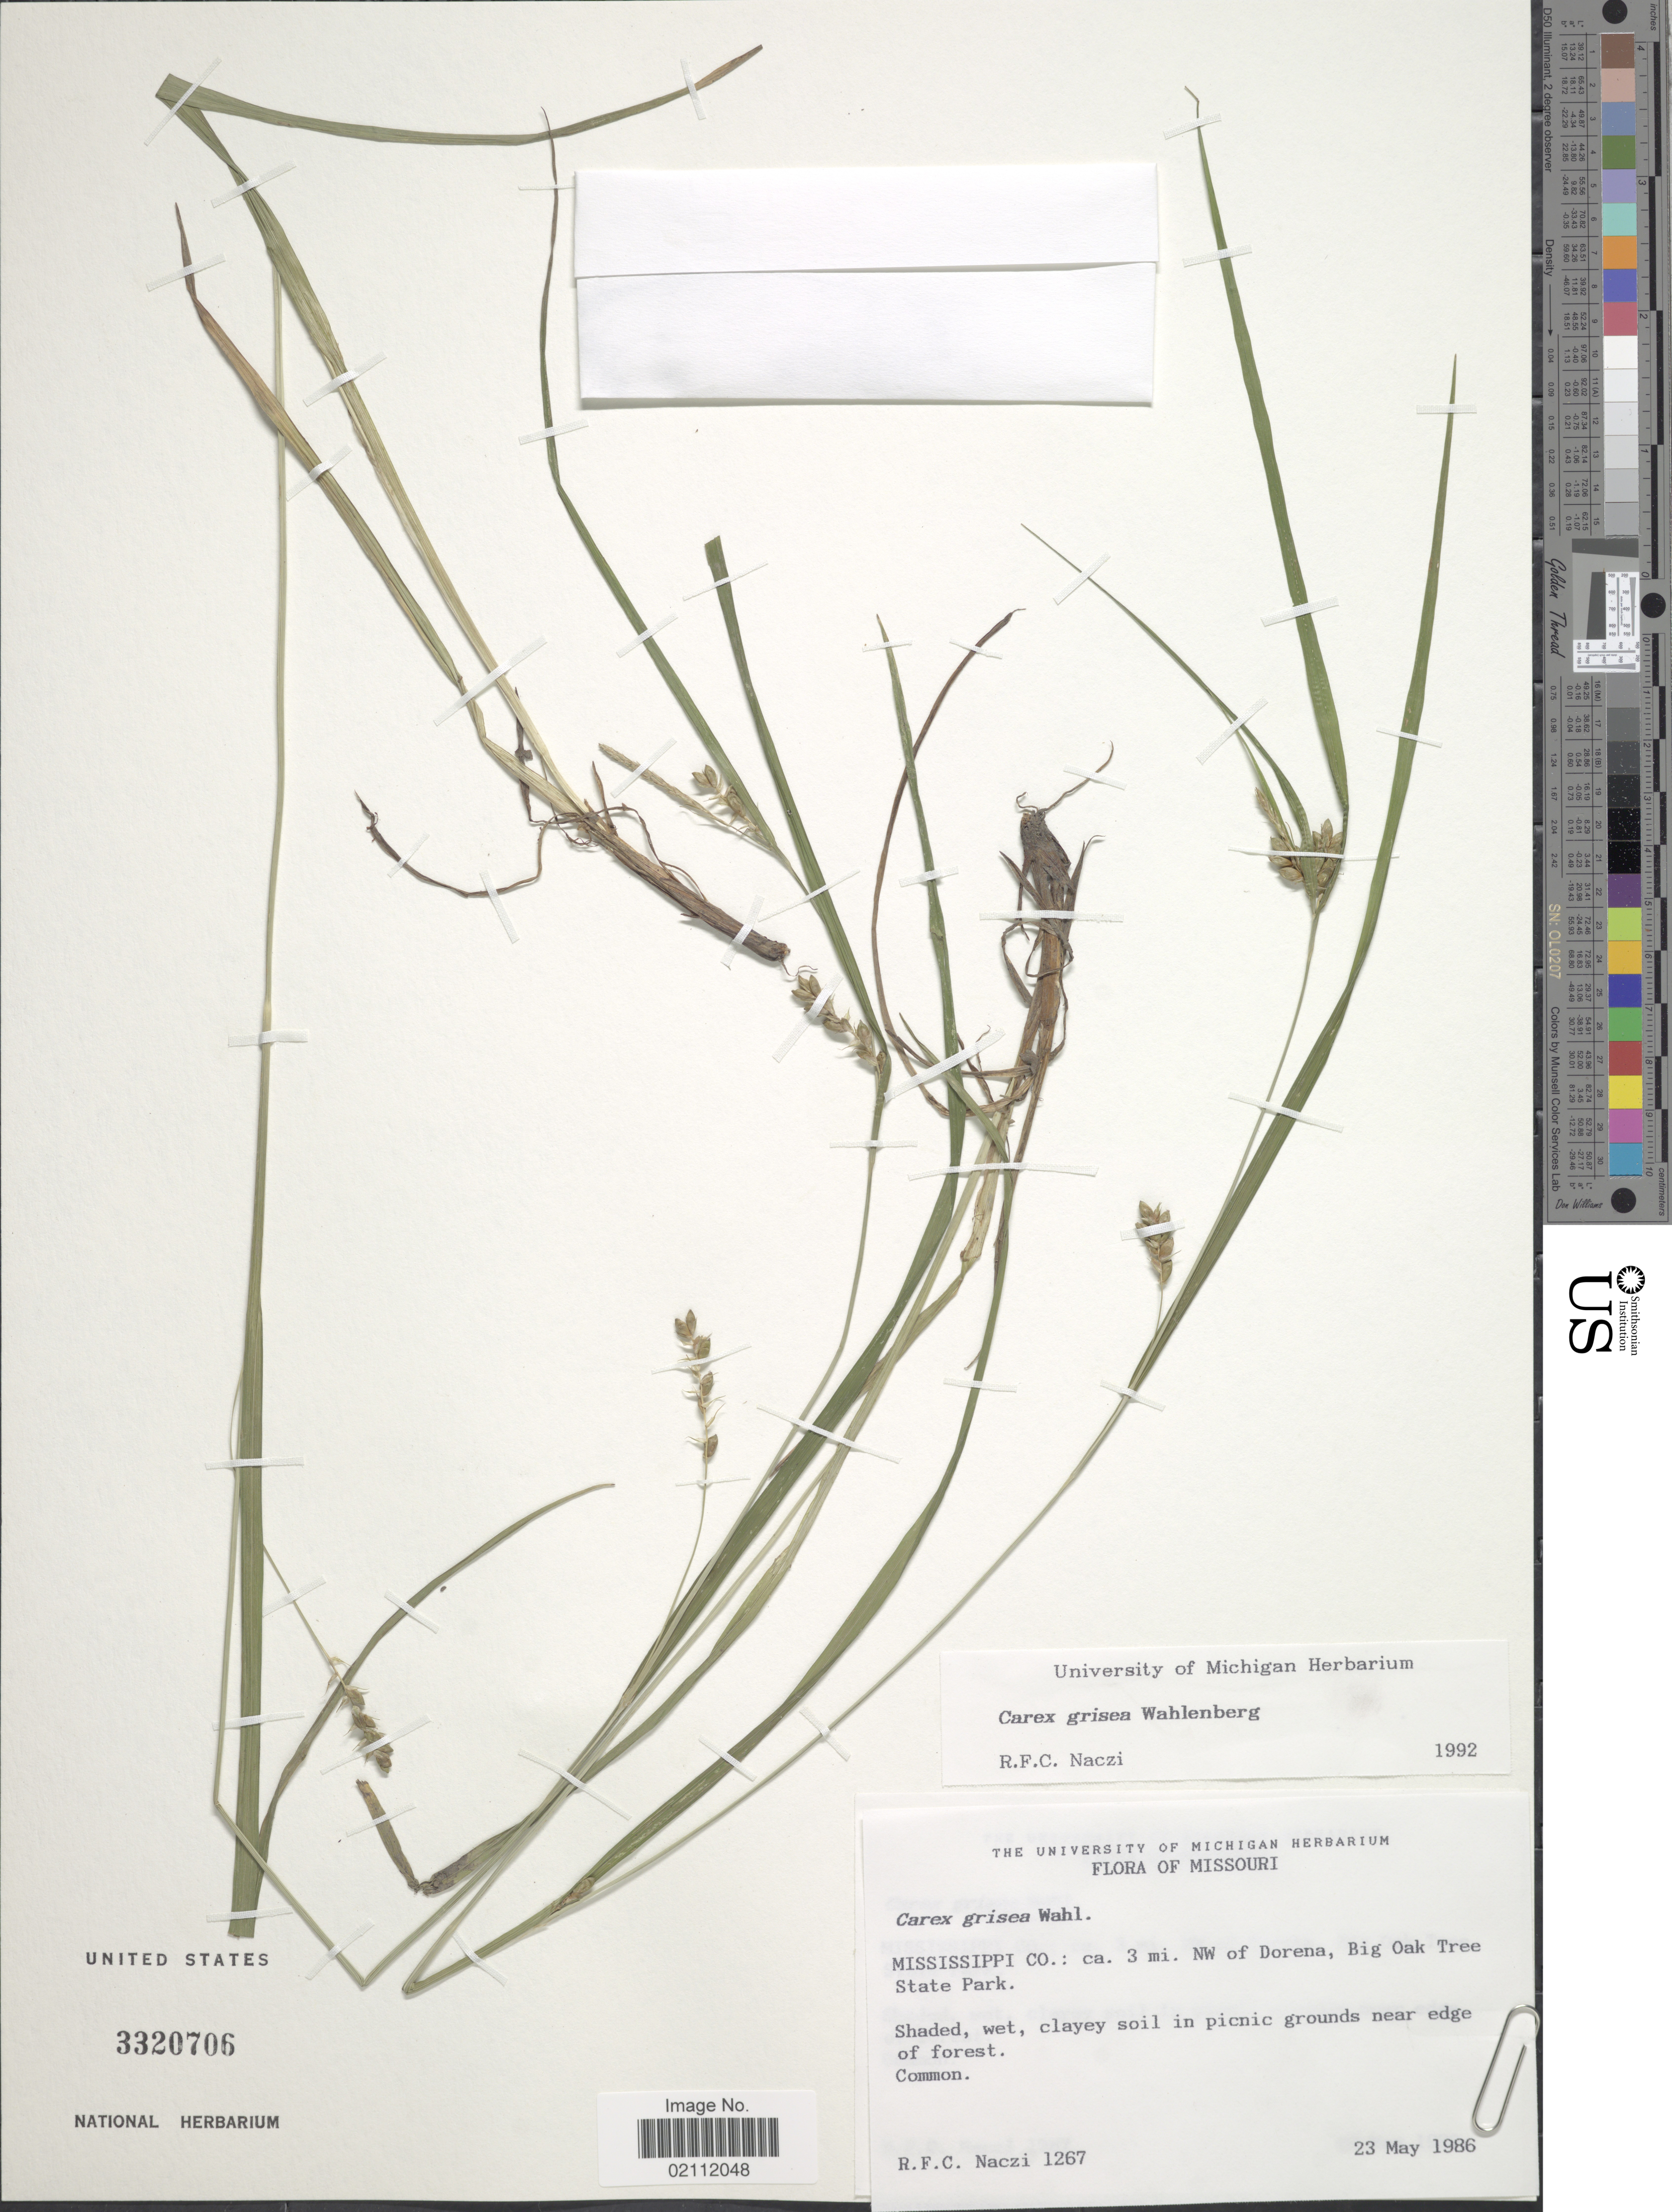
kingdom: Plantae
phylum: Tracheophyta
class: Liliopsida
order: Poales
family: Cyperaceae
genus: Carex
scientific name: Carex grisea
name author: Wahlenb.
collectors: R. F. C. Naczi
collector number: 1267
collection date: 1986-05-23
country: United States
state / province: Missouri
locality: Mississippi Co.: ca. 3 mi. NW of Dorena, Big Oak Tree State Park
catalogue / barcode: US 3320706